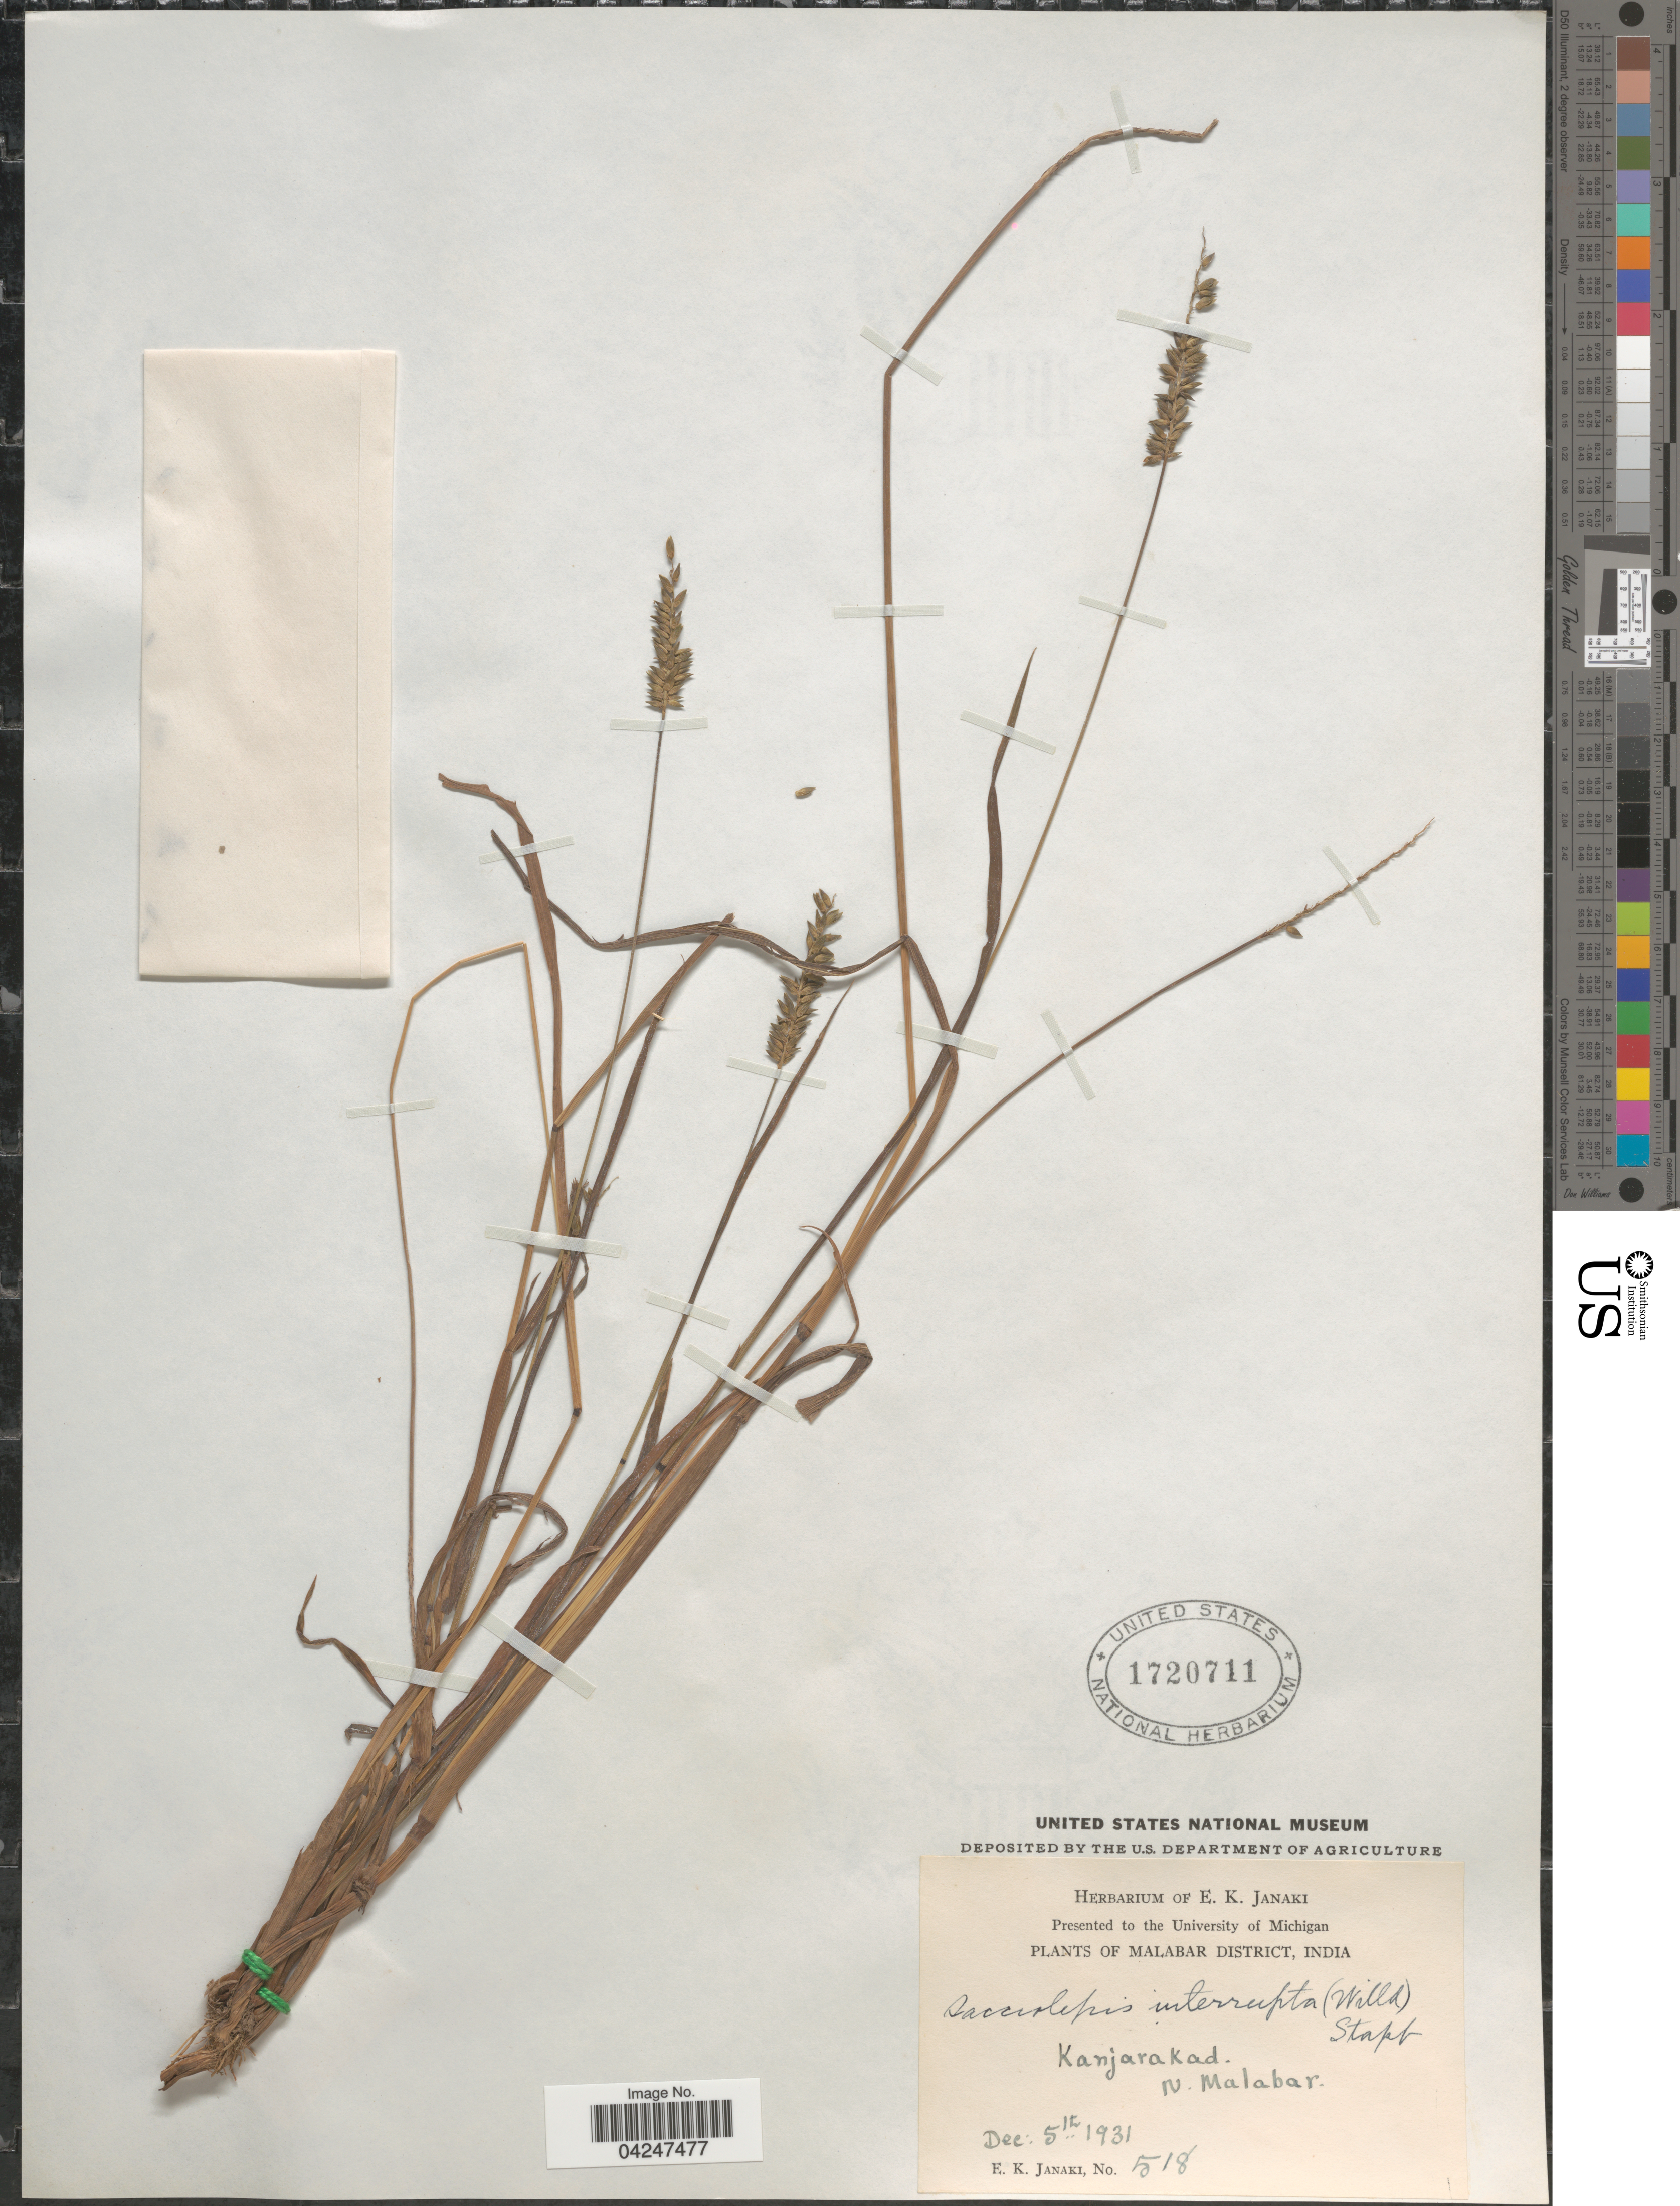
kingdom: Plantae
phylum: Tracheophyta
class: Liliopsida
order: Poales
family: Poaceae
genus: Sacciolepis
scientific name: Sacciolepis interrupta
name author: (Willd.) Stapf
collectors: E. Janaki Ammal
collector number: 518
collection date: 1931-12-05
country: India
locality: Malabar District. Kanjarakad. N. Malabar.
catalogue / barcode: US 1720711